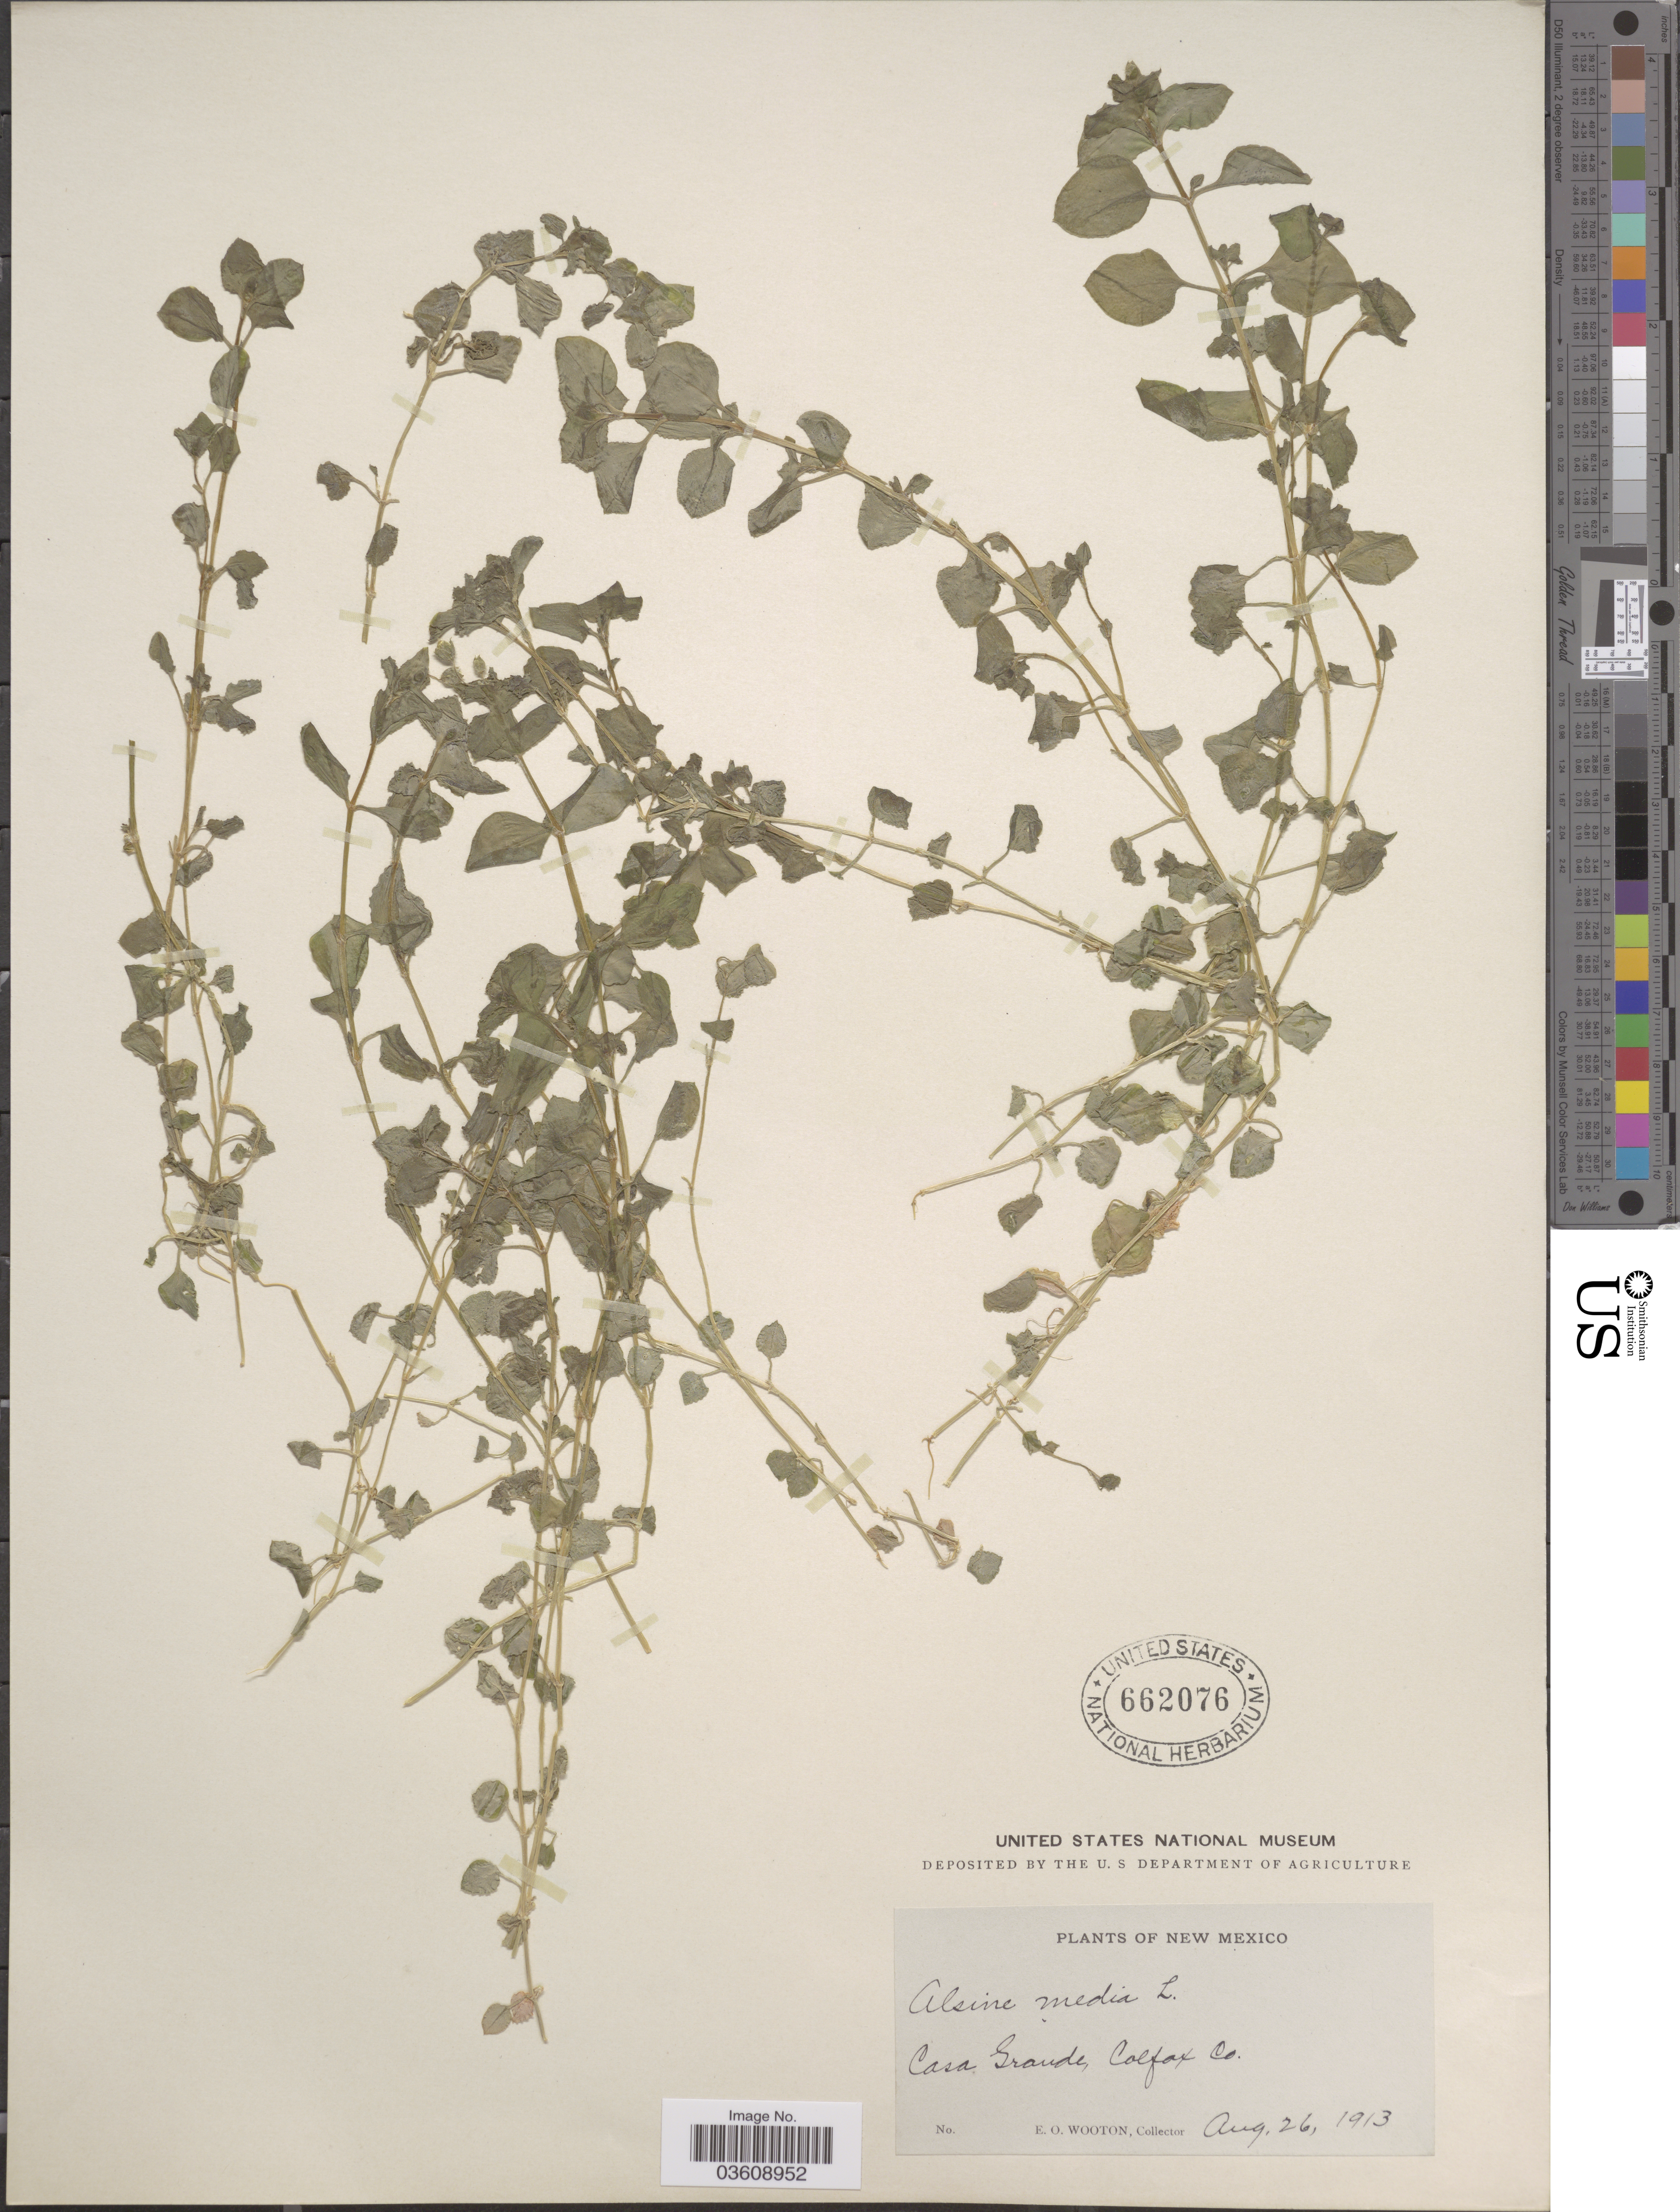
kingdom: Plantae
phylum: Tracheophyta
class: Magnoliopsida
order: Caryophyllales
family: Caryophyllaceae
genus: Stellaria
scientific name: Stellaria media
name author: (L.) Vill.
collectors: E. O. Wooton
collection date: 1913-08-26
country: United States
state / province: New Mexico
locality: Casa Grande, Colfax Co.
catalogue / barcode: US 662076